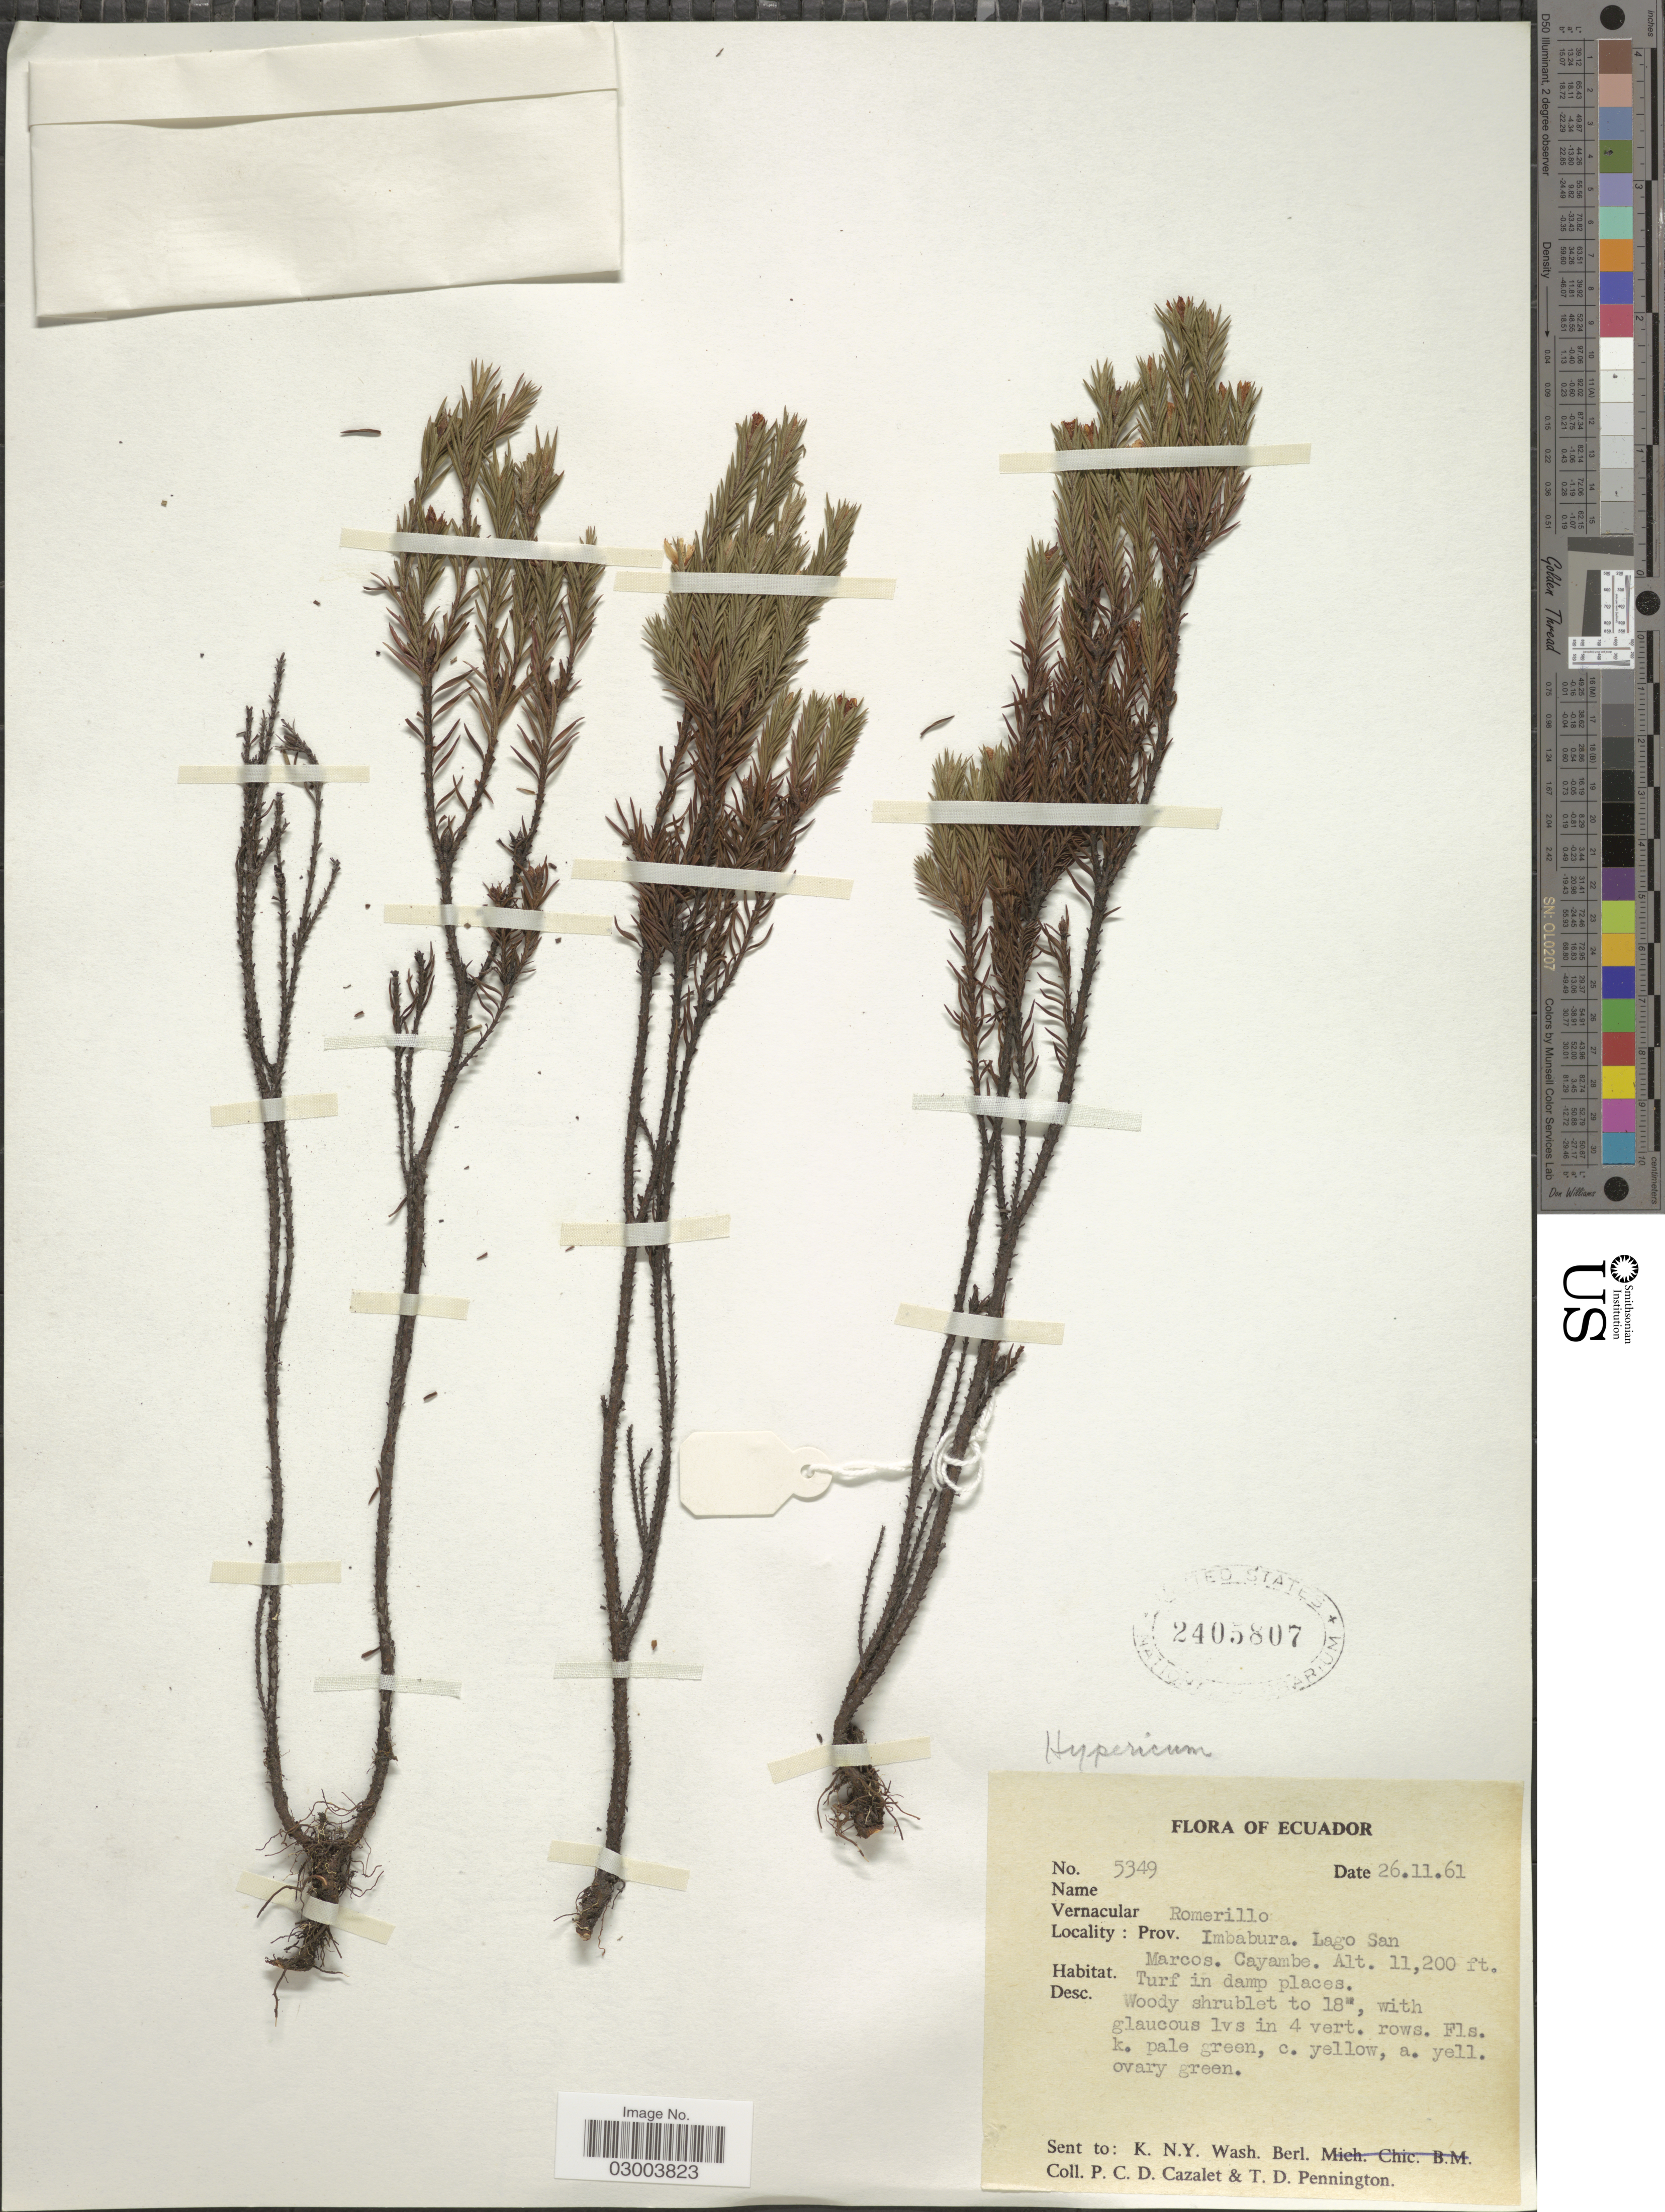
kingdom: Plantae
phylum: Tracheophyta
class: Magnoliopsida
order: Malpighiales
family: Hypericaceae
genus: Hypericum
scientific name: Hypericum lancioides subsp. lancioides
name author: Cuatrec.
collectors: P. C. D. Cazalet & T. D. Pennington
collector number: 5349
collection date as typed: Transcribed d/m/y: 26/11/61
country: Ecuador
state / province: Imbabura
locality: Lago San Marcos, Cayambe.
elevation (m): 3414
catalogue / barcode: US 2405807